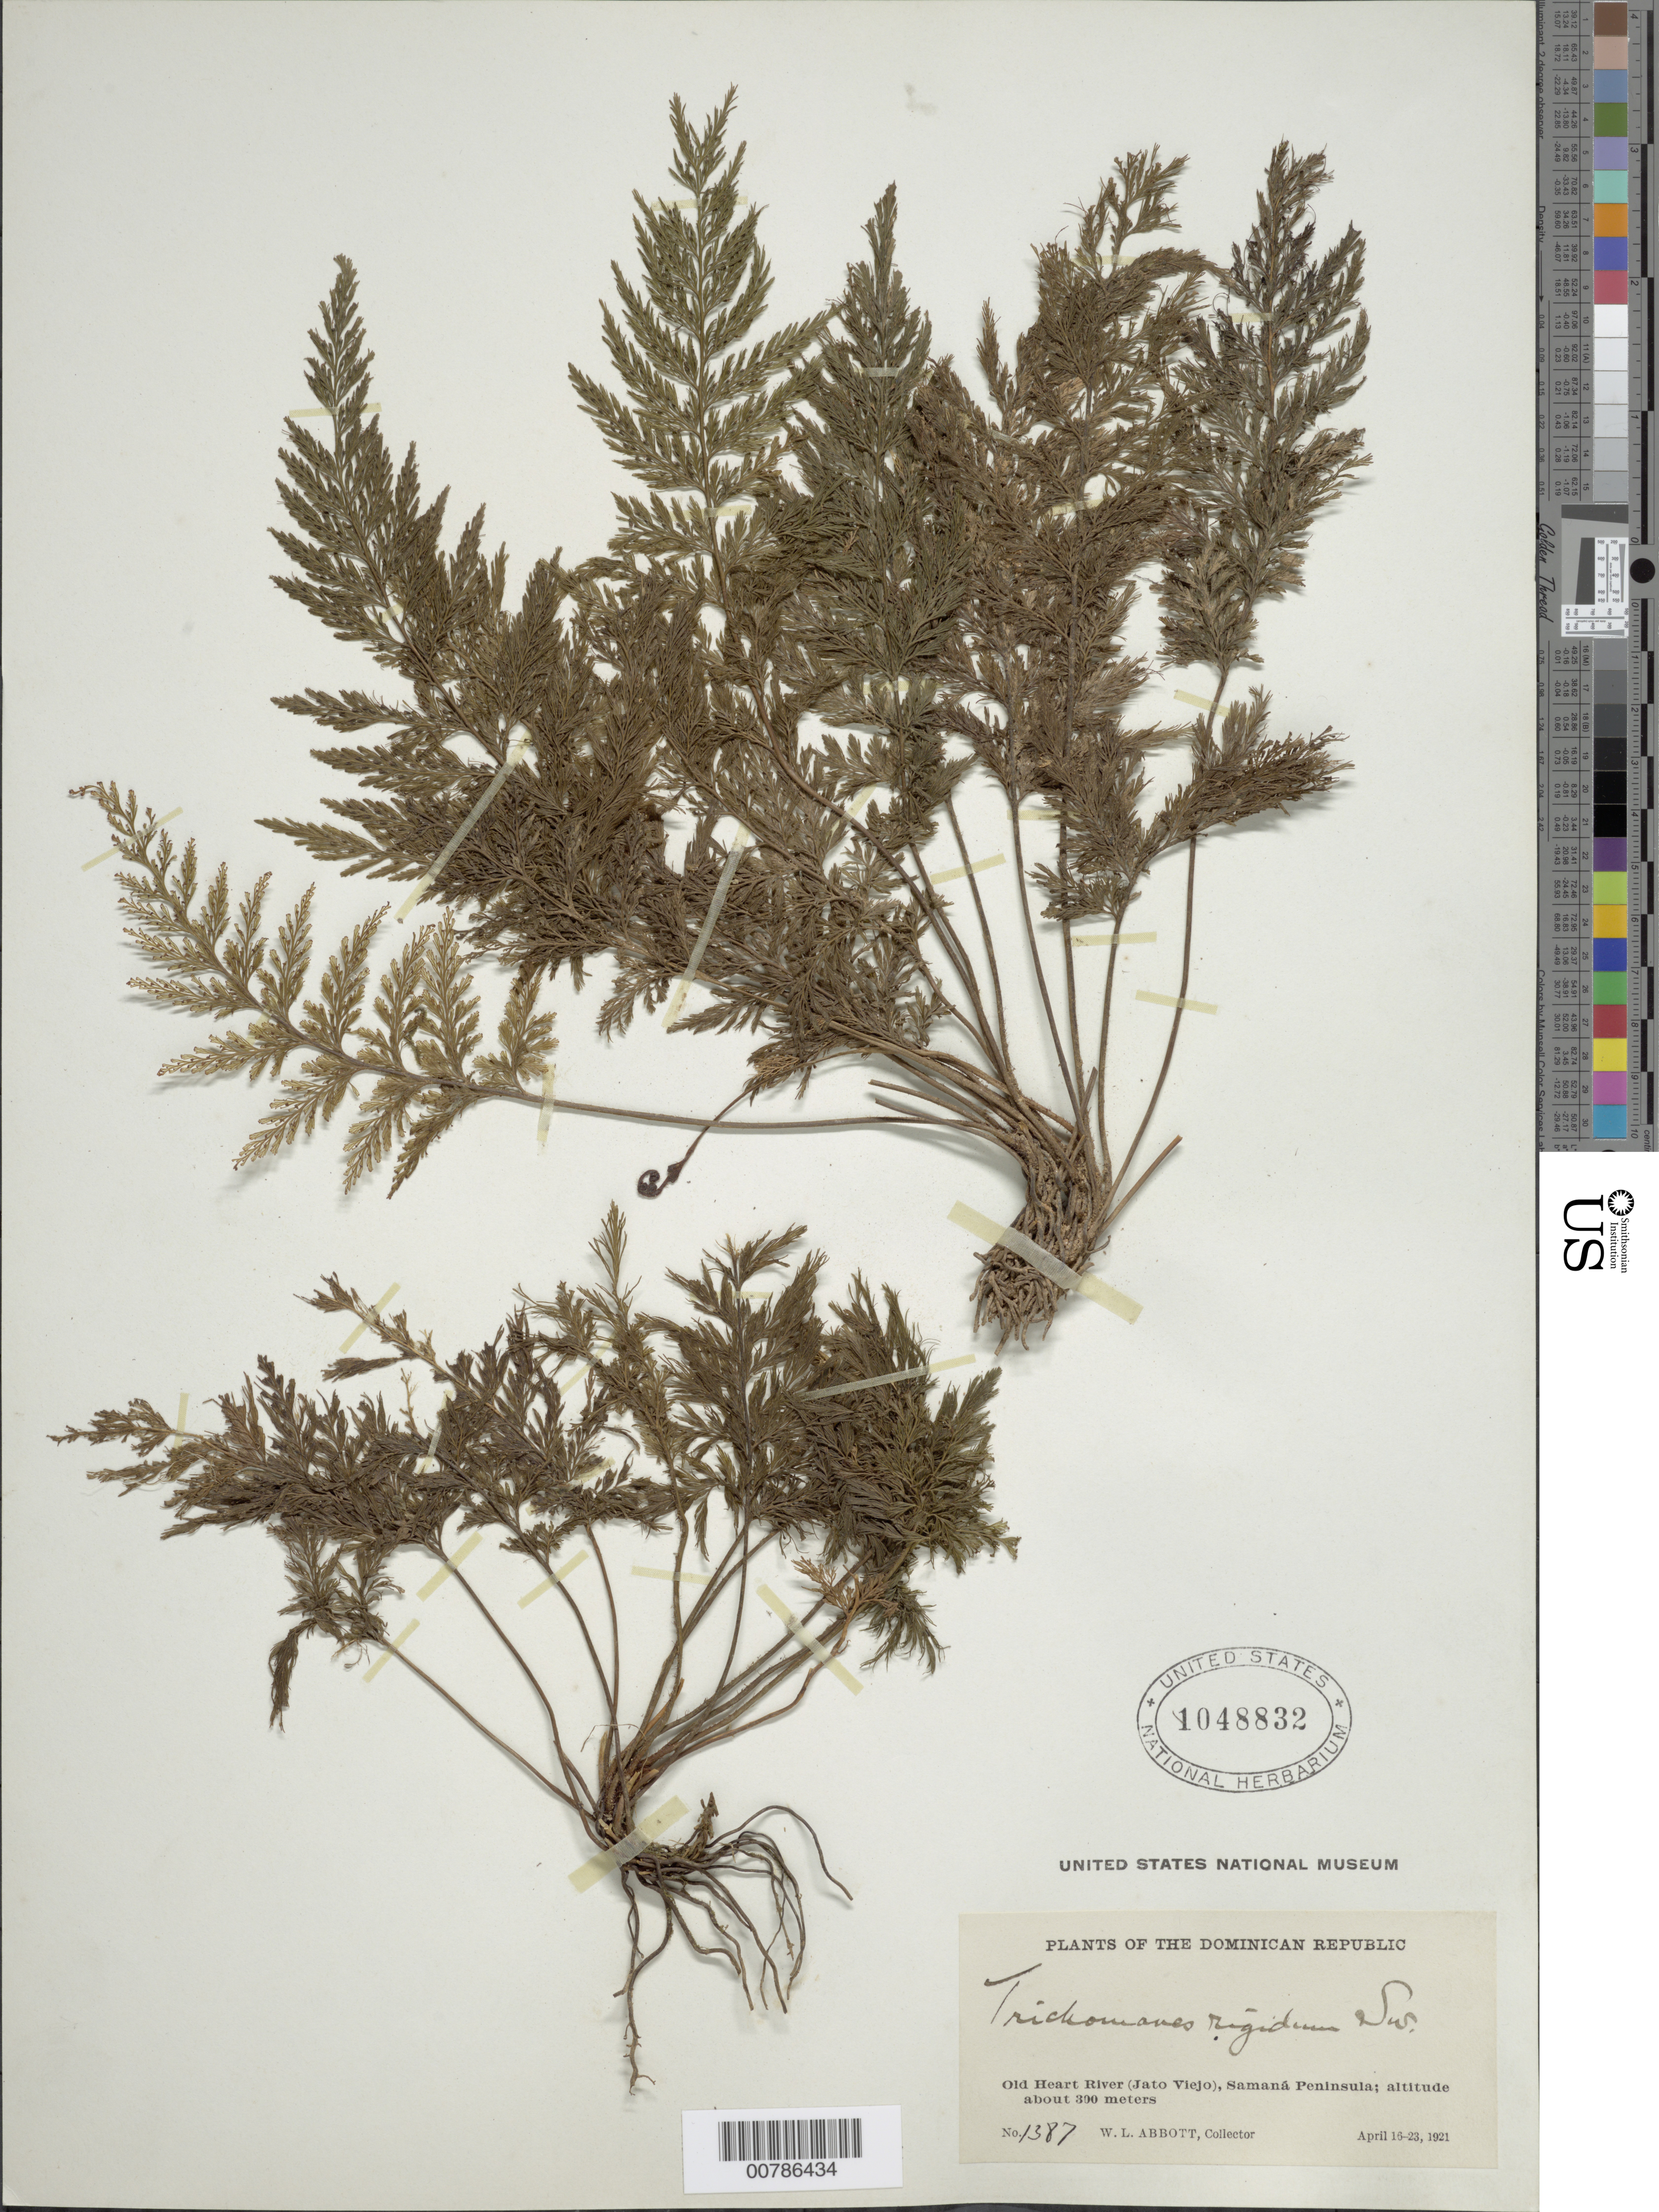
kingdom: Plantae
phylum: Tracheophyta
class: Polypodiopsida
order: Hymenophyllales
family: Hymenophyllaceae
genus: Abrodictyum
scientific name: Abrodictyum rigidum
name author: (Sw.) Ebihara & Dubuisson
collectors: W. L. Abbott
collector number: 1387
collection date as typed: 16 Apr 1910 23 Apr 1921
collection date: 1910-04-16/1921-04-23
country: Dominican Republic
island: Hispaniola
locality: Old Heart River (Jato Viejo), Samaná Peninsula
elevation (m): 300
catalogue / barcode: US 1048832